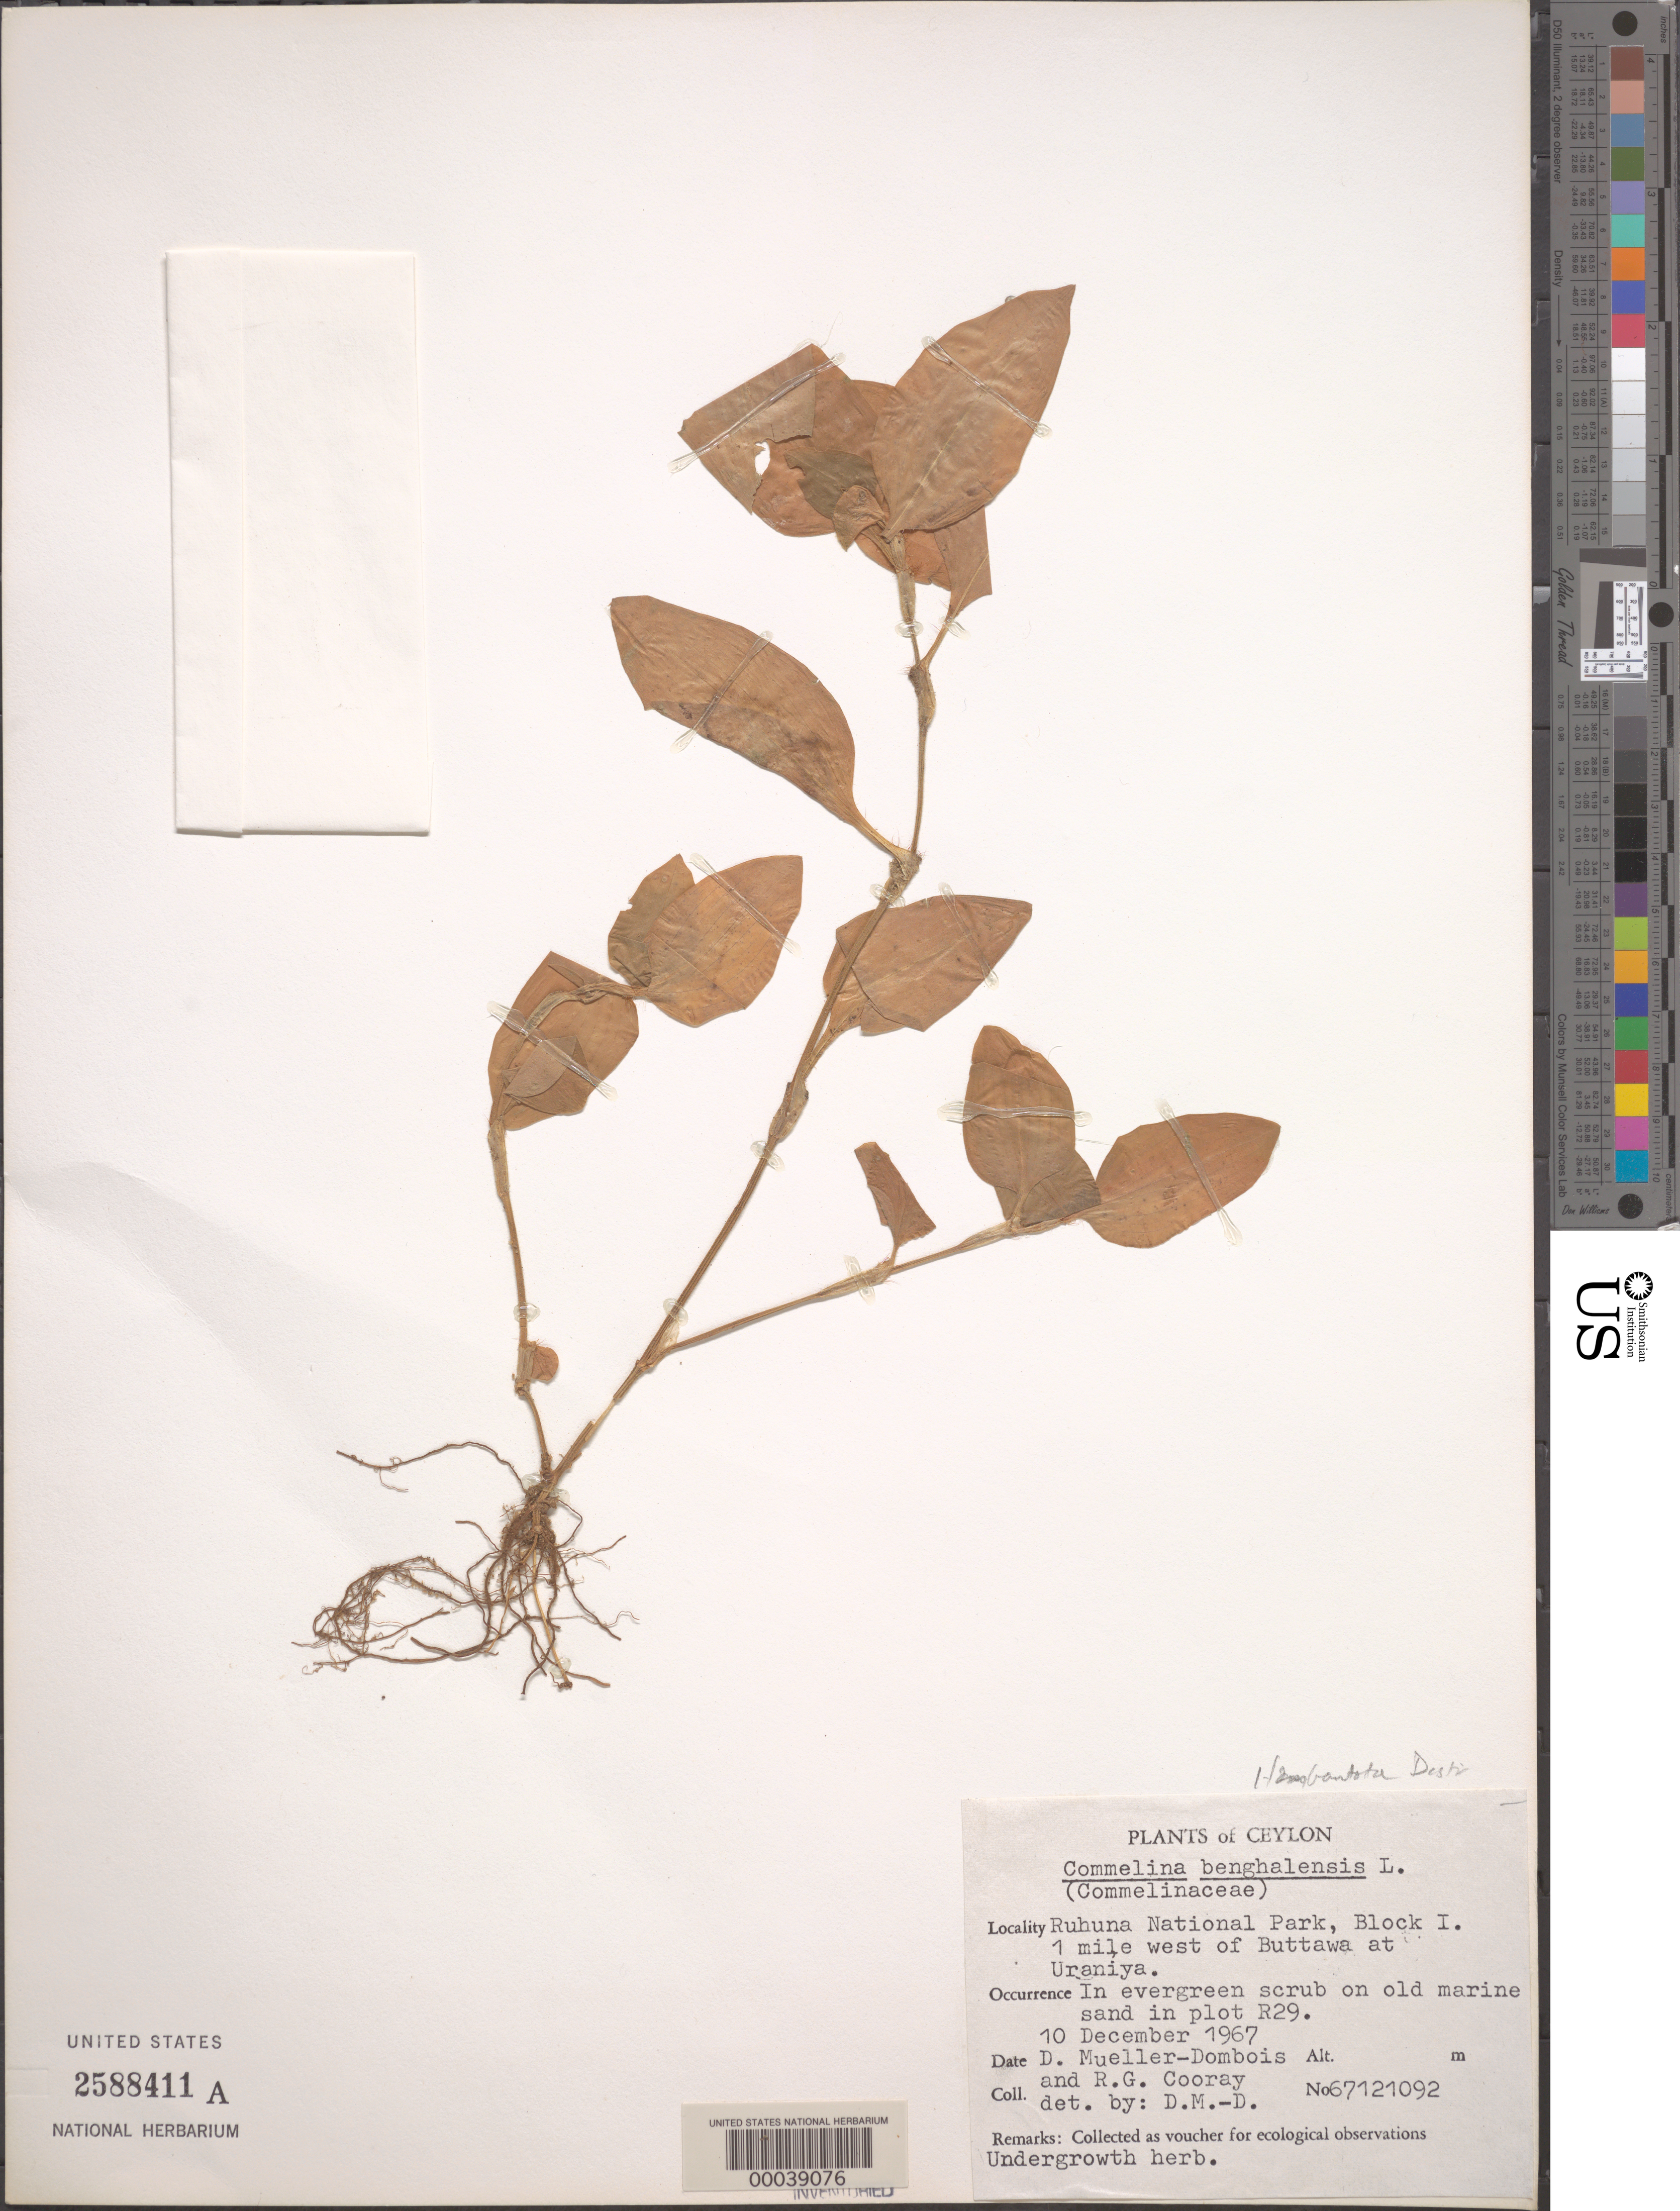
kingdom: Plantae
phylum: Tracheophyta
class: Liliopsida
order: Commelinales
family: Commelinaceae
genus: Commelina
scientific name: Commelina benghalensis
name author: L.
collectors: D. Mueller-Dombois & R. Cooray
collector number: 67121092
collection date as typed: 10 Dec 1967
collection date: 1967-12-10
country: Sri Lanka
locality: Ruhuna national park, w of buttawa at uraniya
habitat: Evergreen scrub on old marine sand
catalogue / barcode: US 2588411A